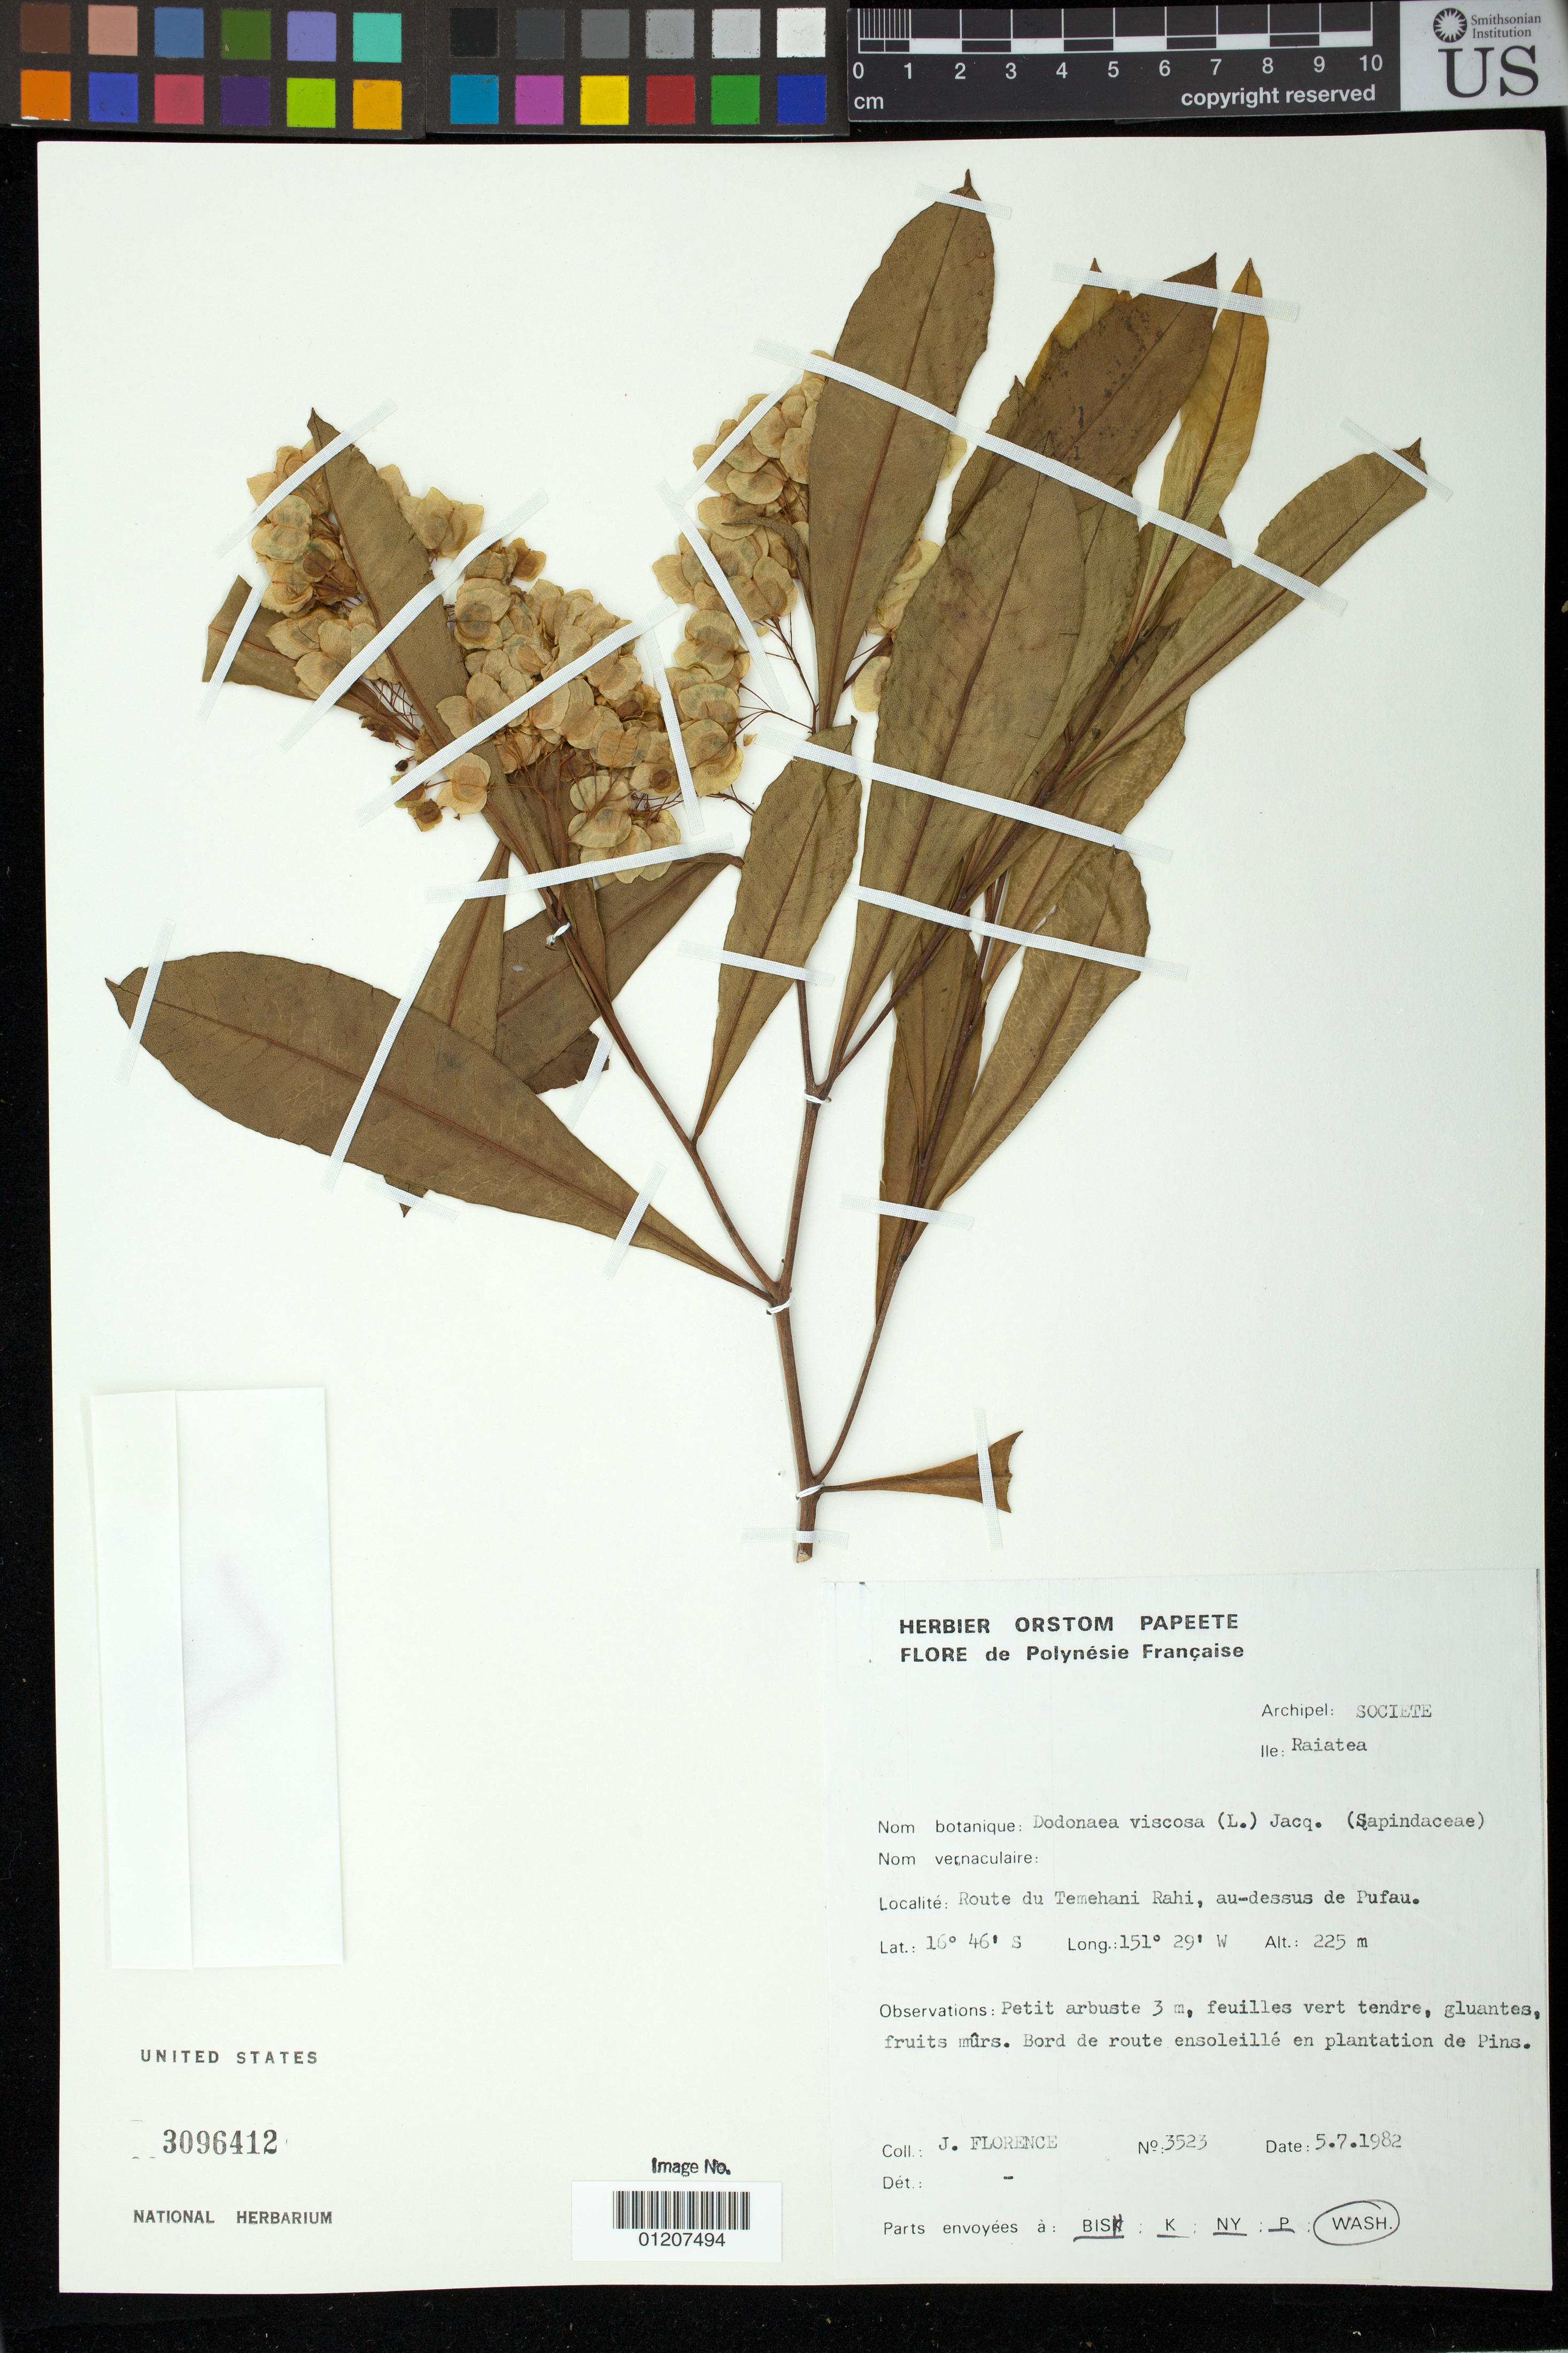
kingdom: Plantae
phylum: Tracheophyta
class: Magnoliopsida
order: Sapindales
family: Sapindaceae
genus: Dodonaea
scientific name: Dodonaea viscosa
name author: Jacq.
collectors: J. Florence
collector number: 3523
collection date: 1982-07-05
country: French Polynesia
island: Raiatea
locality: Route de Temehani Rahi, au-dessus de Pufau.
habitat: ensoleillè en plantation de pins.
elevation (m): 225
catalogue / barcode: US 3096412